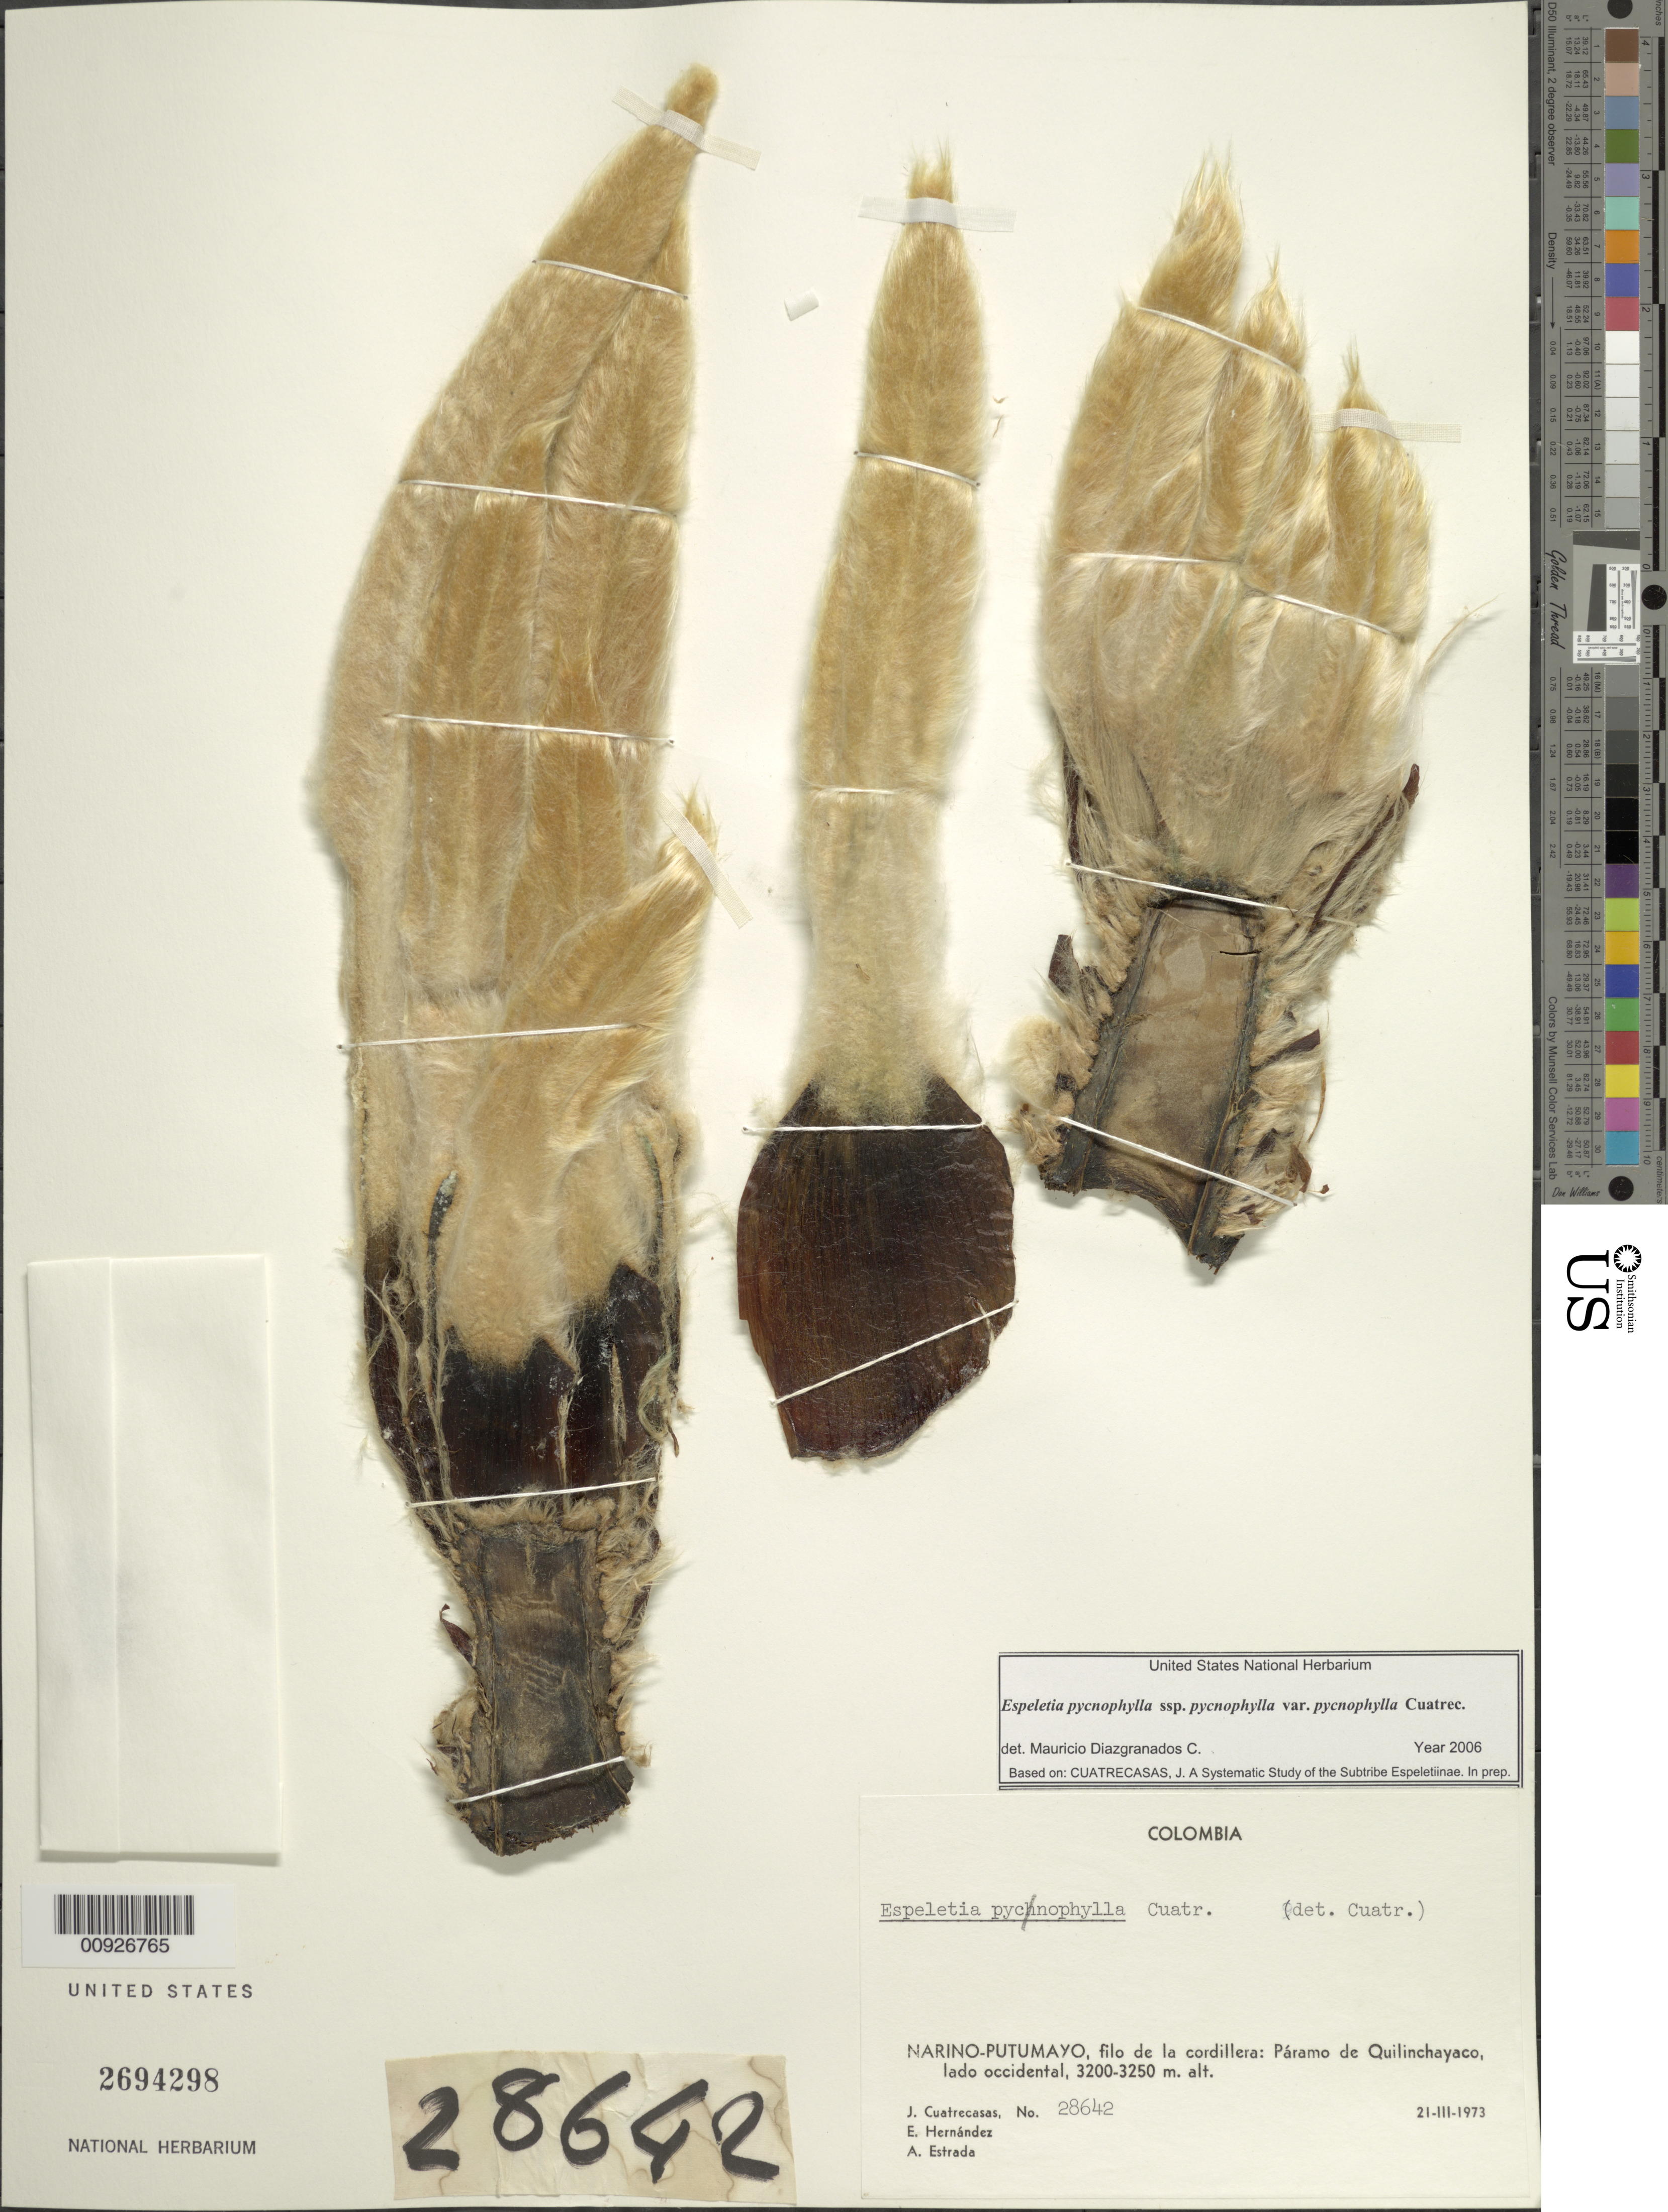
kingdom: Plantae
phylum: Tracheophyta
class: Magnoliopsida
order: Asterales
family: Asteraceae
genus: Espeletia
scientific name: Espeletia pycnophylla var. pycnophylla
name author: Cuatrec.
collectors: J. Cuatrecasas, E. Hernández & A. Estrada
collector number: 28642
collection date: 1973-03-21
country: Colombia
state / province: Putumayo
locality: P. de Quilinchayaco. Filo de La Cordillera, Páramo de Quilinchayaco, Lado Occidental.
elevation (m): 3200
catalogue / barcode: US 2694298